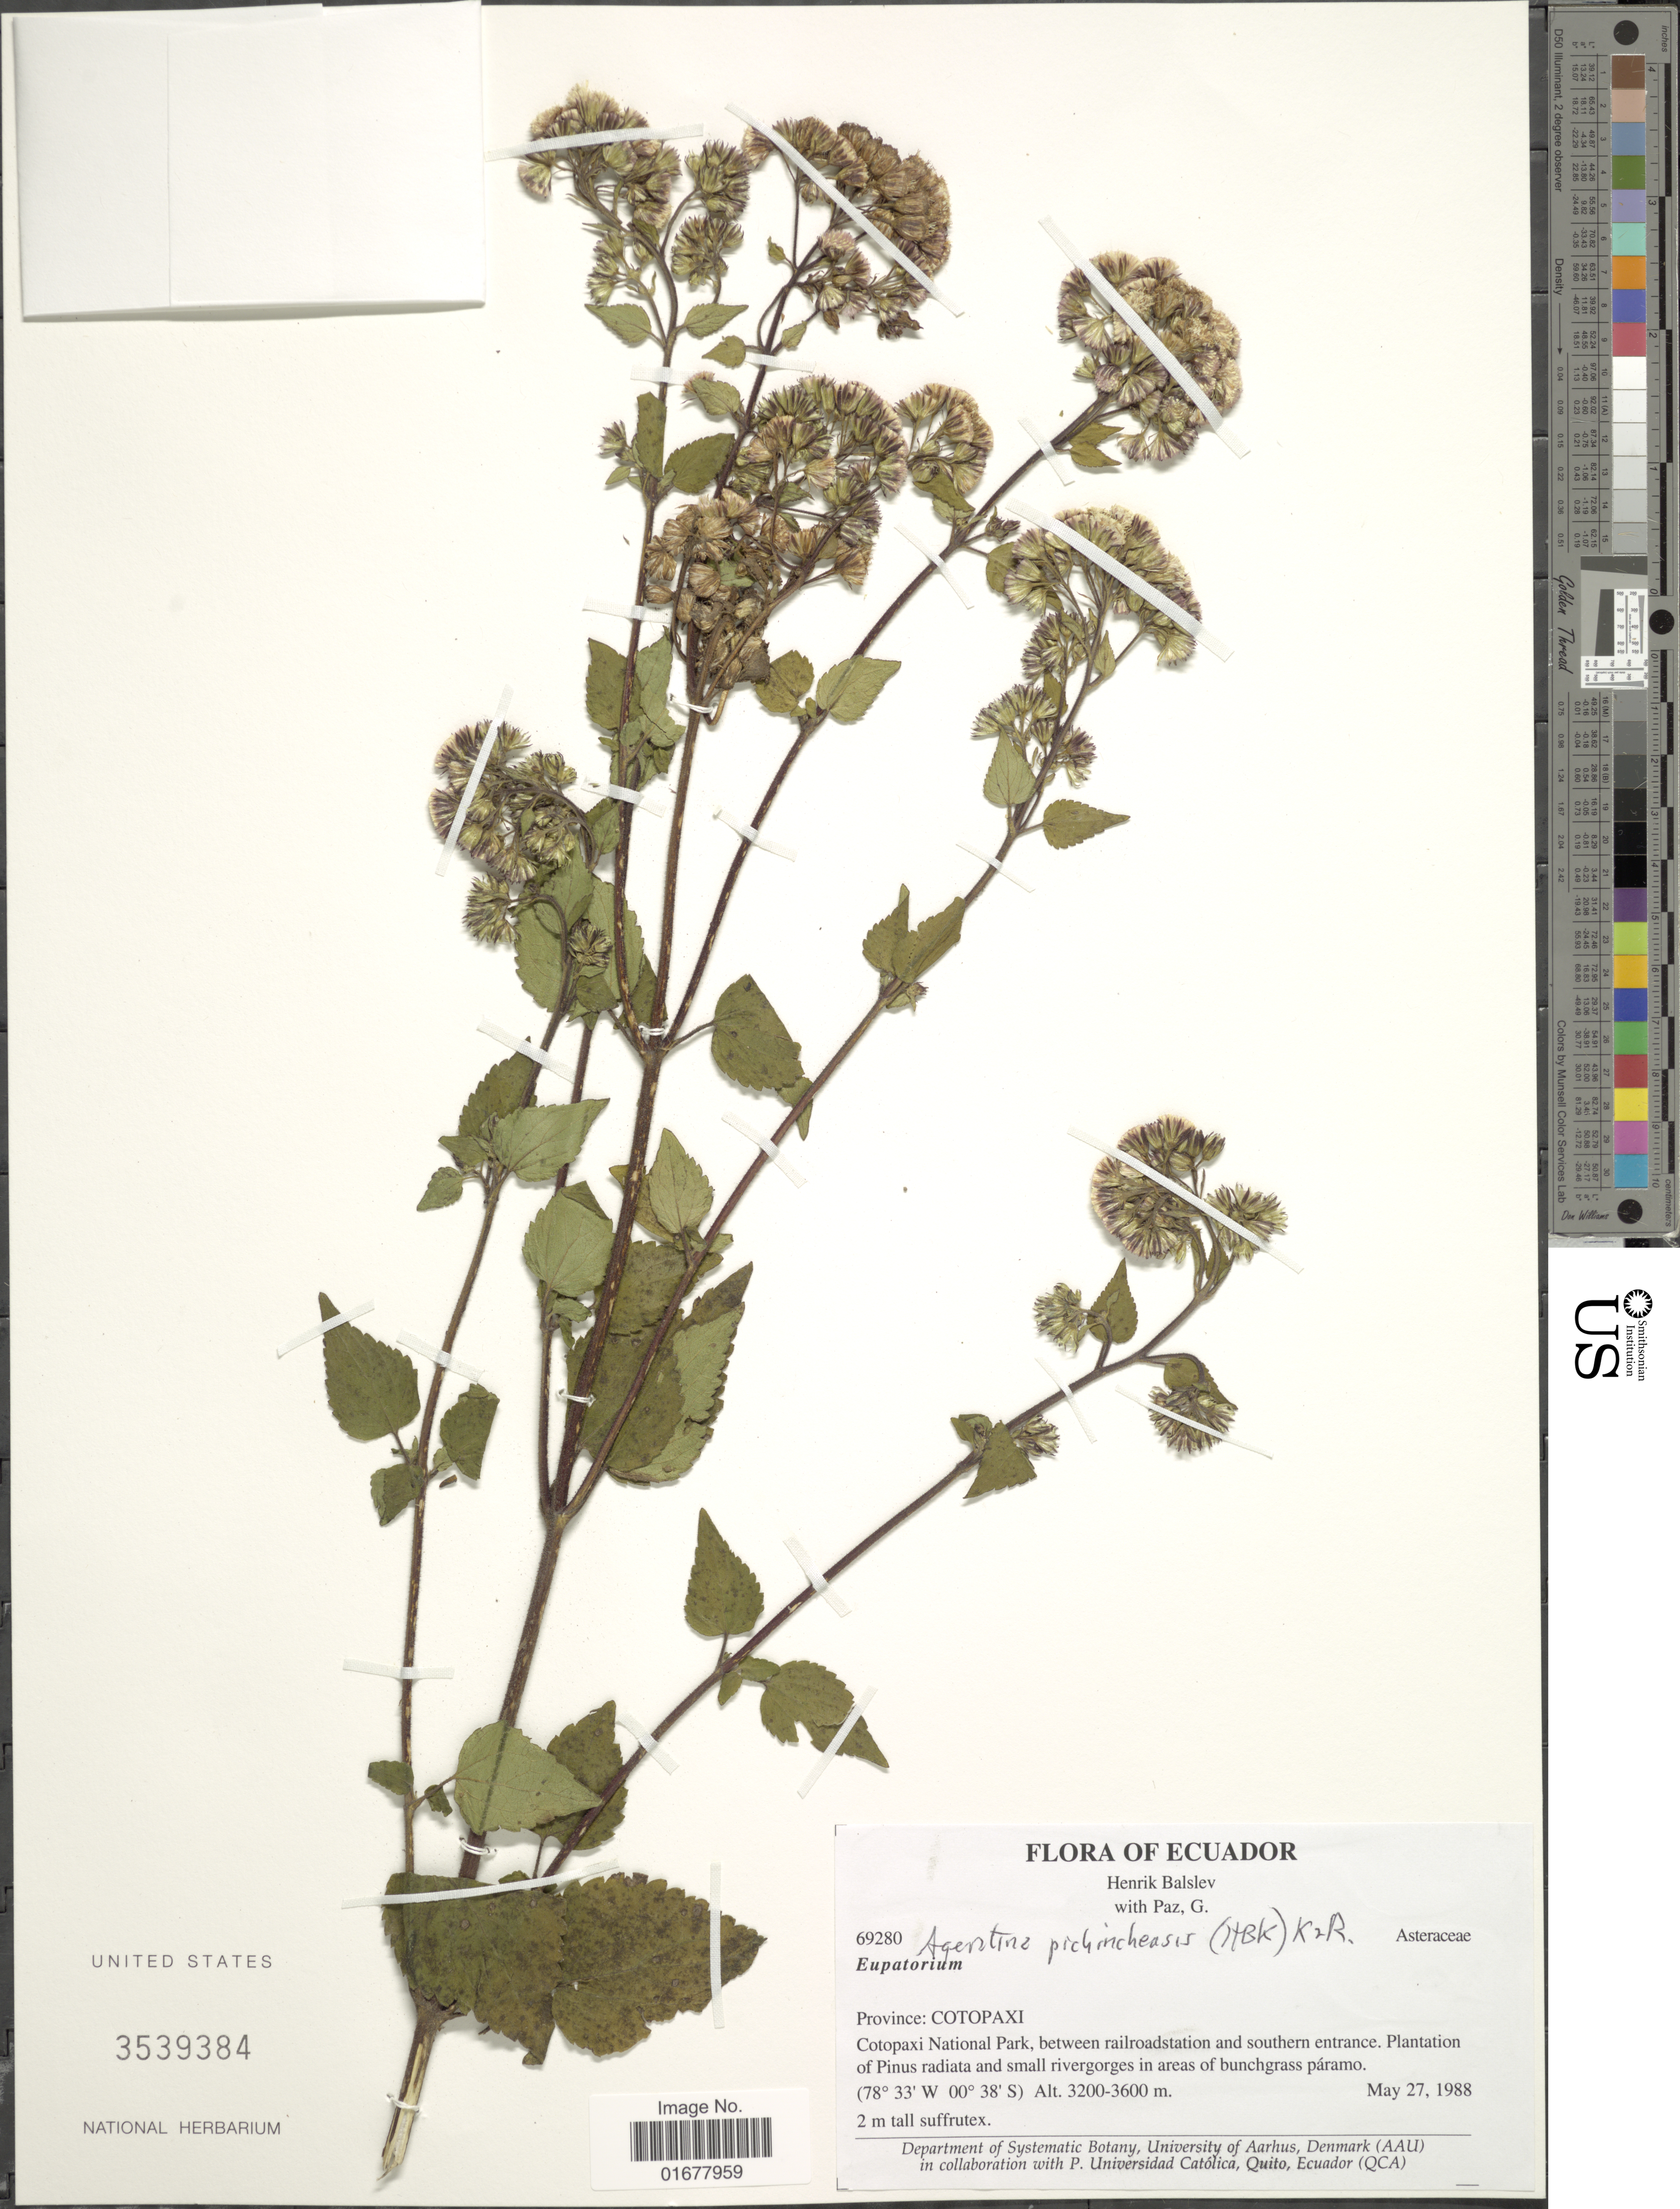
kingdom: Plantae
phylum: Tracheophyta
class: Magnoliopsida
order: Asterales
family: Asteraceae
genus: Ageratina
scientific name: Ageratina pichinchensis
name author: (Kunth) R.M. King & H. Rob.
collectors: H. Balslev & G. Tipaz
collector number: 69280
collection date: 1988-05-27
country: Ecuador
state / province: Cotopaxi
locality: Province: Cotopaxi, Cotopaxi National Park, between railroadstation and southern entrance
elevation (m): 3200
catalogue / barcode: US 3539384